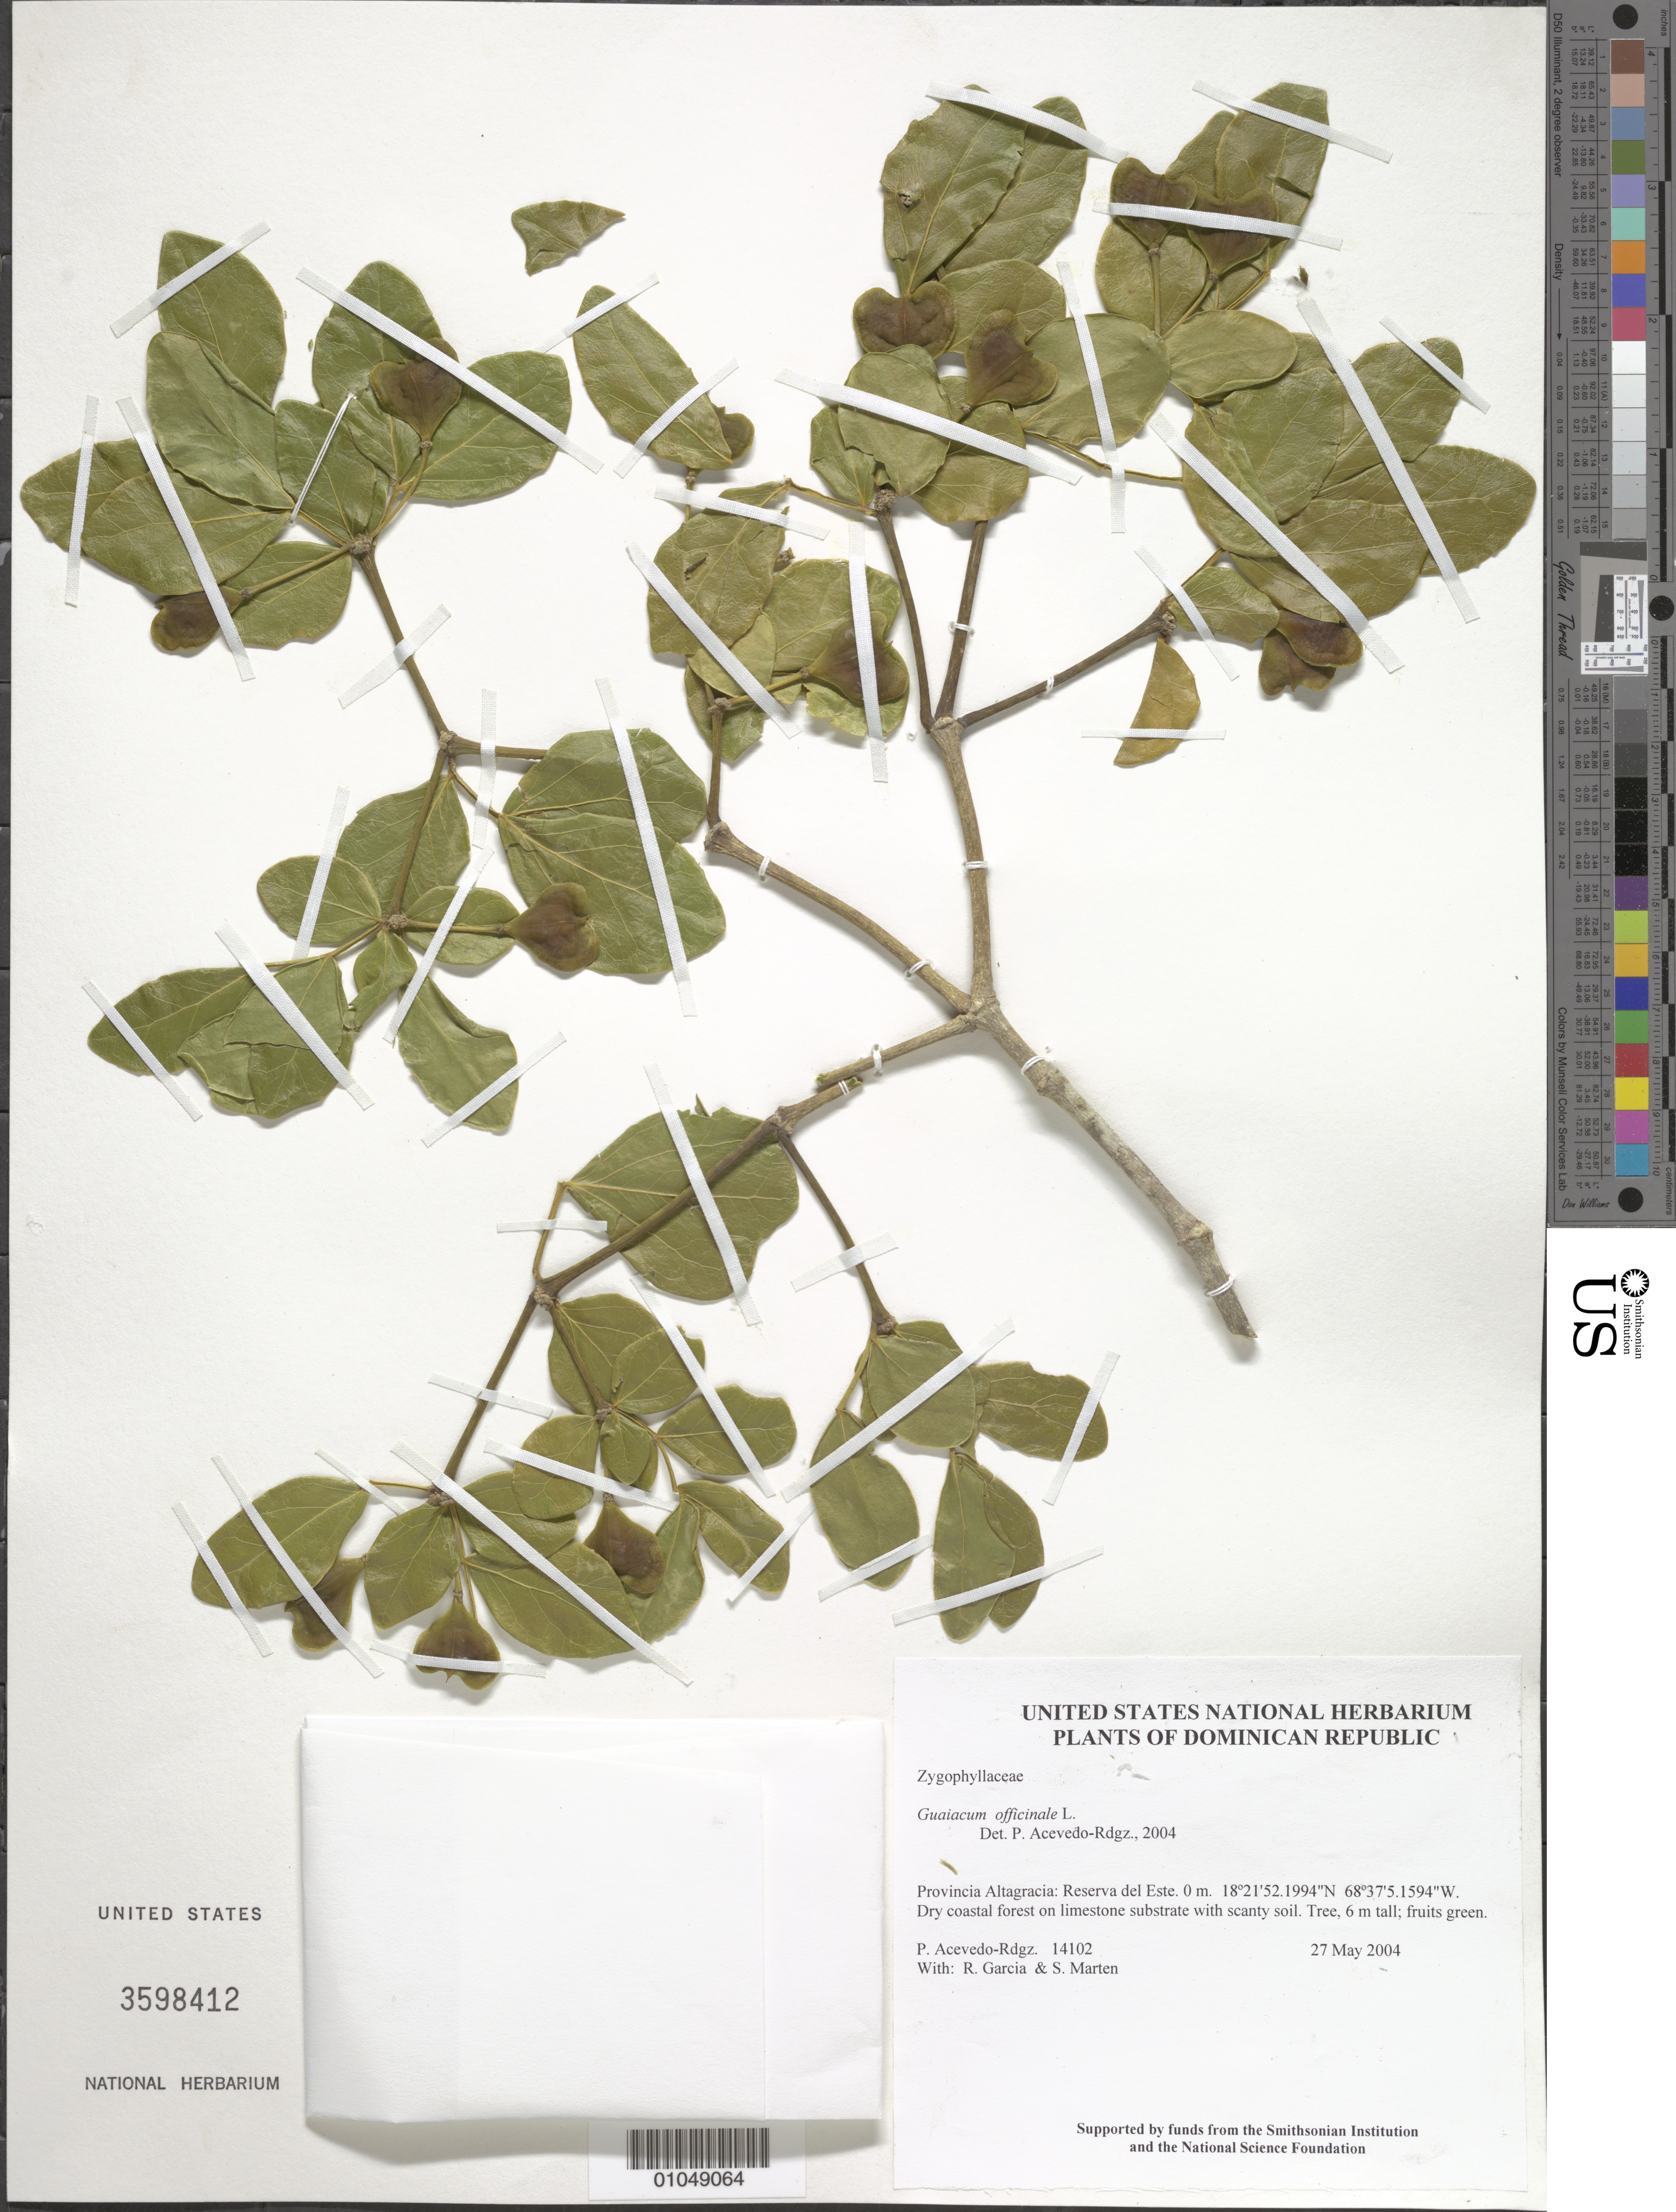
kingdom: Plantae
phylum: Tracheophyta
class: Magnoliopsida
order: Zygophyllales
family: Zygophyllaceae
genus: Guaiacum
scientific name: Guaiacum officinale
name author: L.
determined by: Acevedo-Rodríguez, P., (BOT), Smithsonian Institution - National Museum of Natural History (UNITED STATES)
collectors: P. Acevedo-Rodr., R. G. García & S. Marten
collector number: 14102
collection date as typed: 27 May 2004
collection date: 2004-05-27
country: Dominican Republic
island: Hispaniola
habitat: Dry coastal forest on limestone substrate with scanty soil.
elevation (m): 0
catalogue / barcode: US 3598412